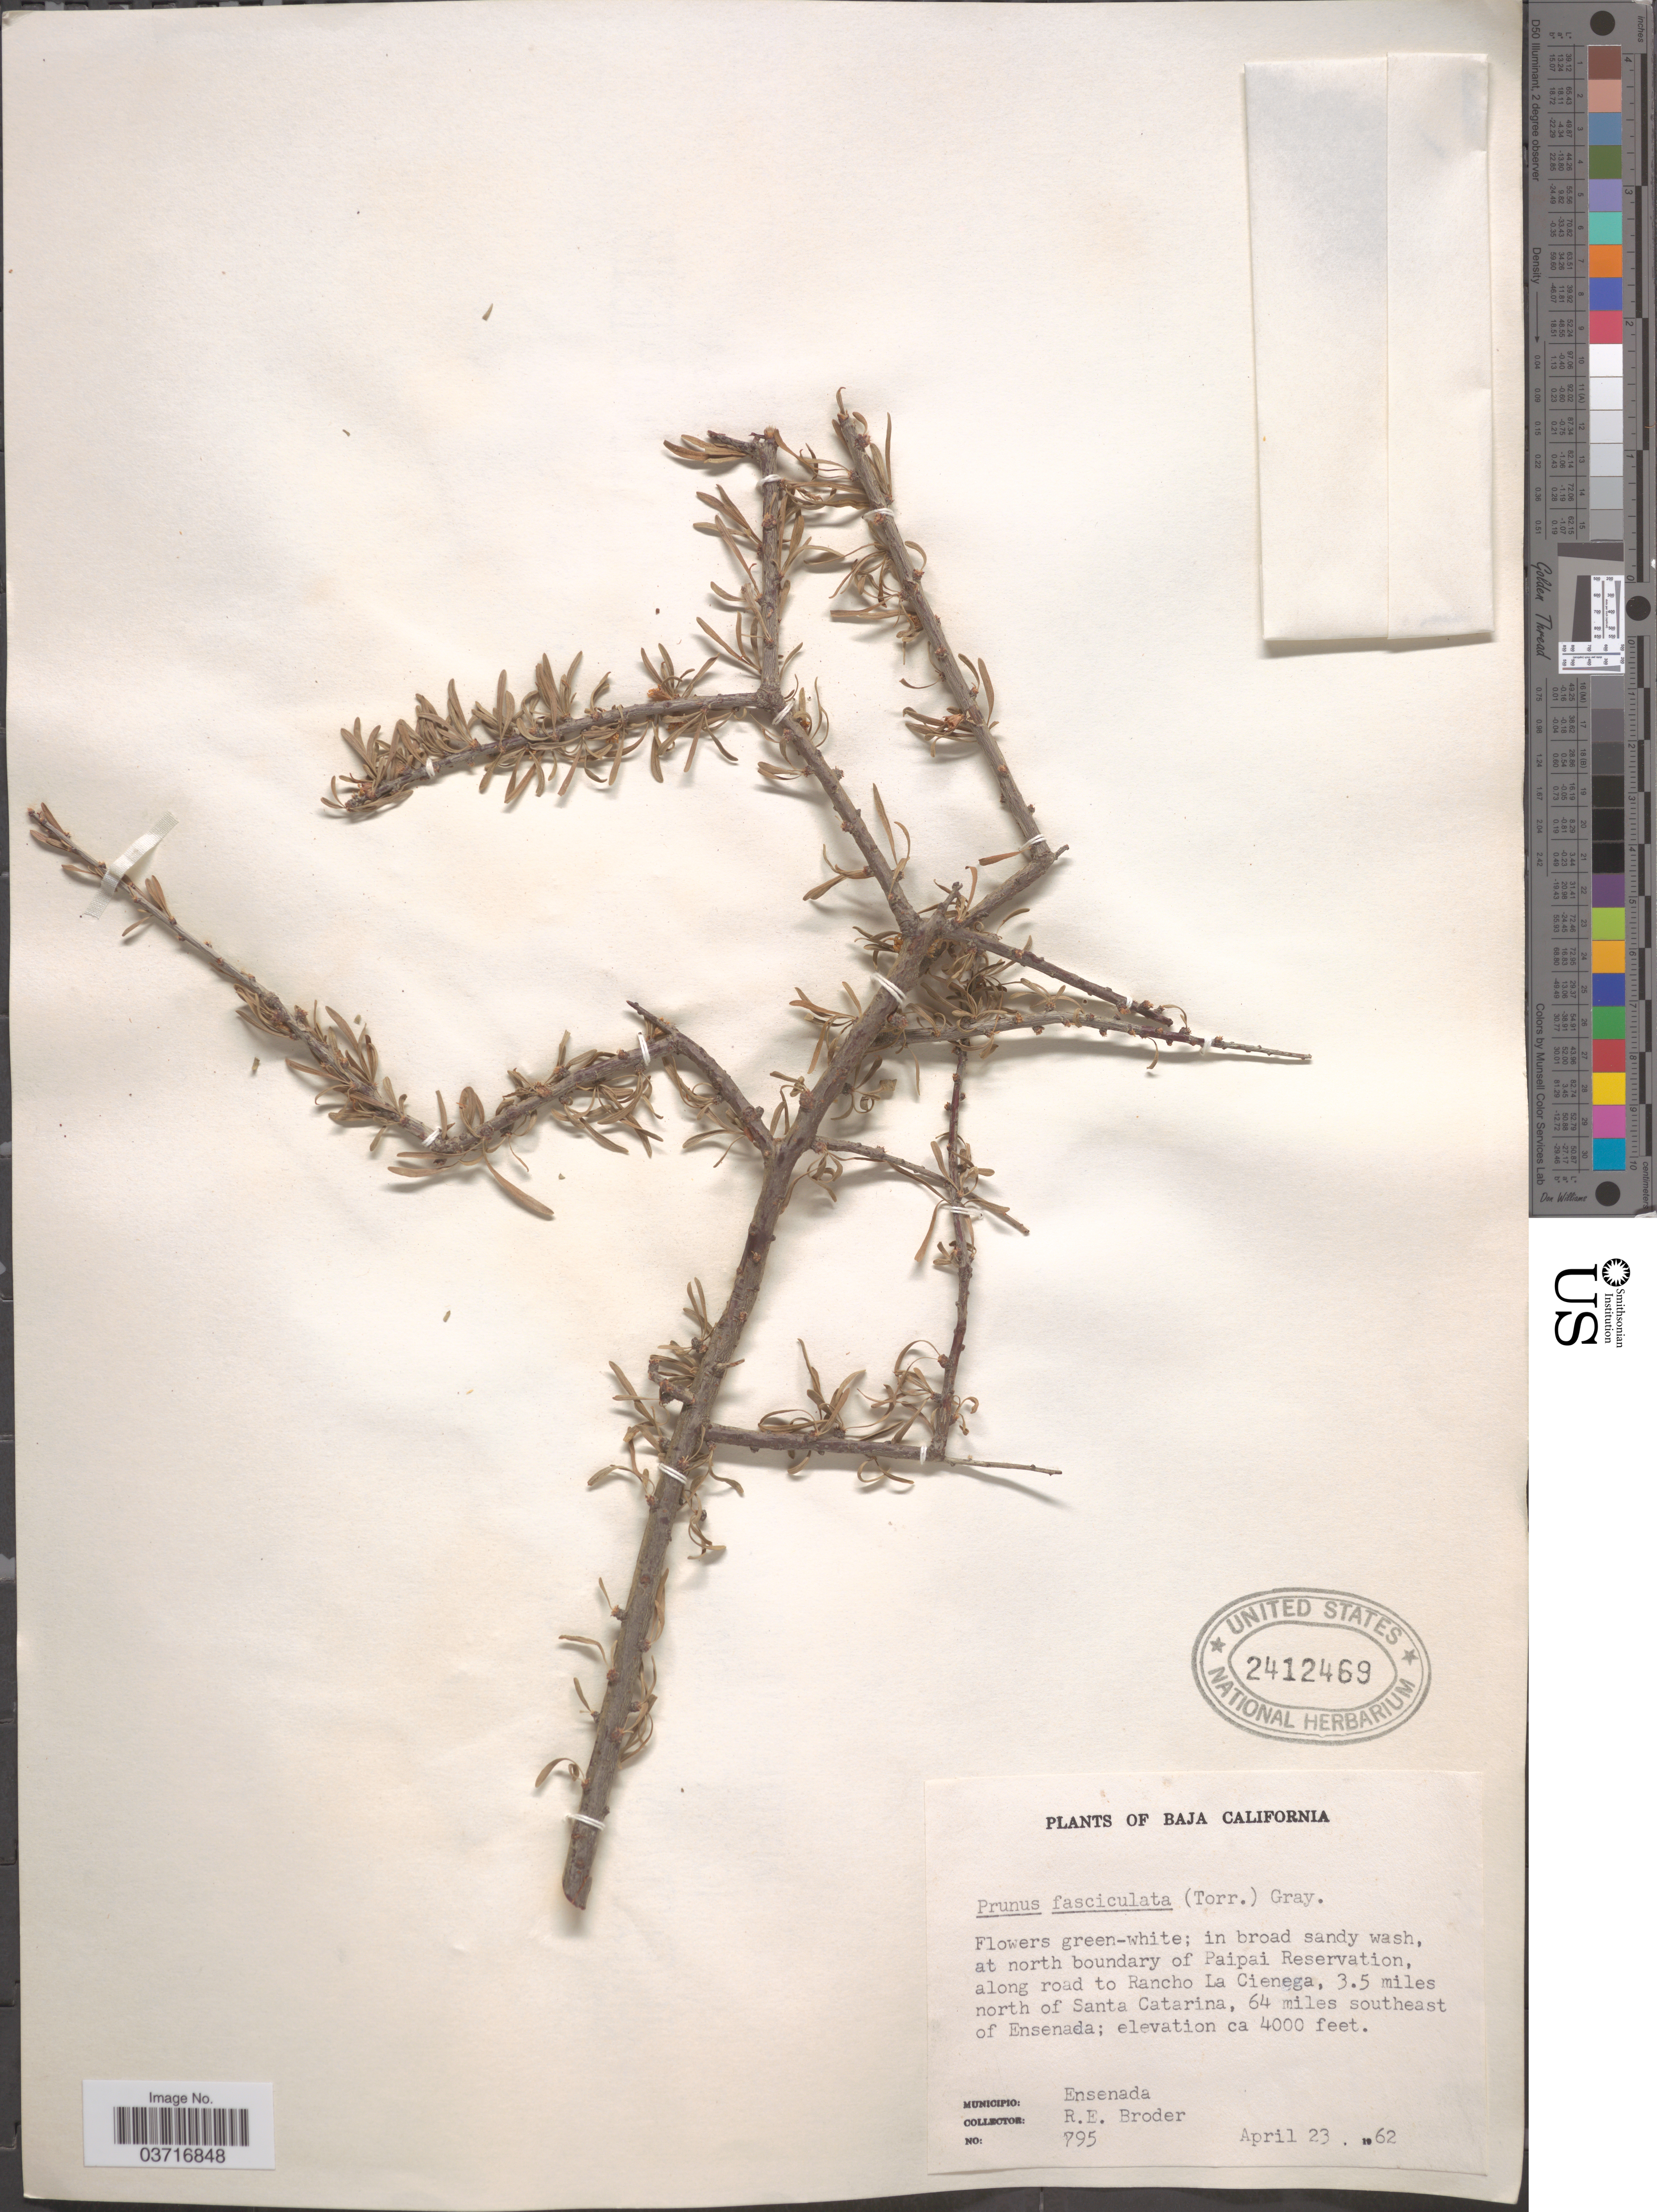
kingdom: Plantae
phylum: Tracheophyta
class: Magnoliopsida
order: Rosales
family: Rosaceae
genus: Prunus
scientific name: Prunus fasciculata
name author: (Torr.) A. Gray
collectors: R. Broder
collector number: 795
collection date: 1962-04-23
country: Mexico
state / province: Baja California Norte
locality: At north boundary of Paipai Reservation, along road to Rancho La Cienega, 3.5 miles north of Santa Catarina, 64 miles southeast of Ensenada. Municipio: Ensenada.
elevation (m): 1219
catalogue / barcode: US 2412469